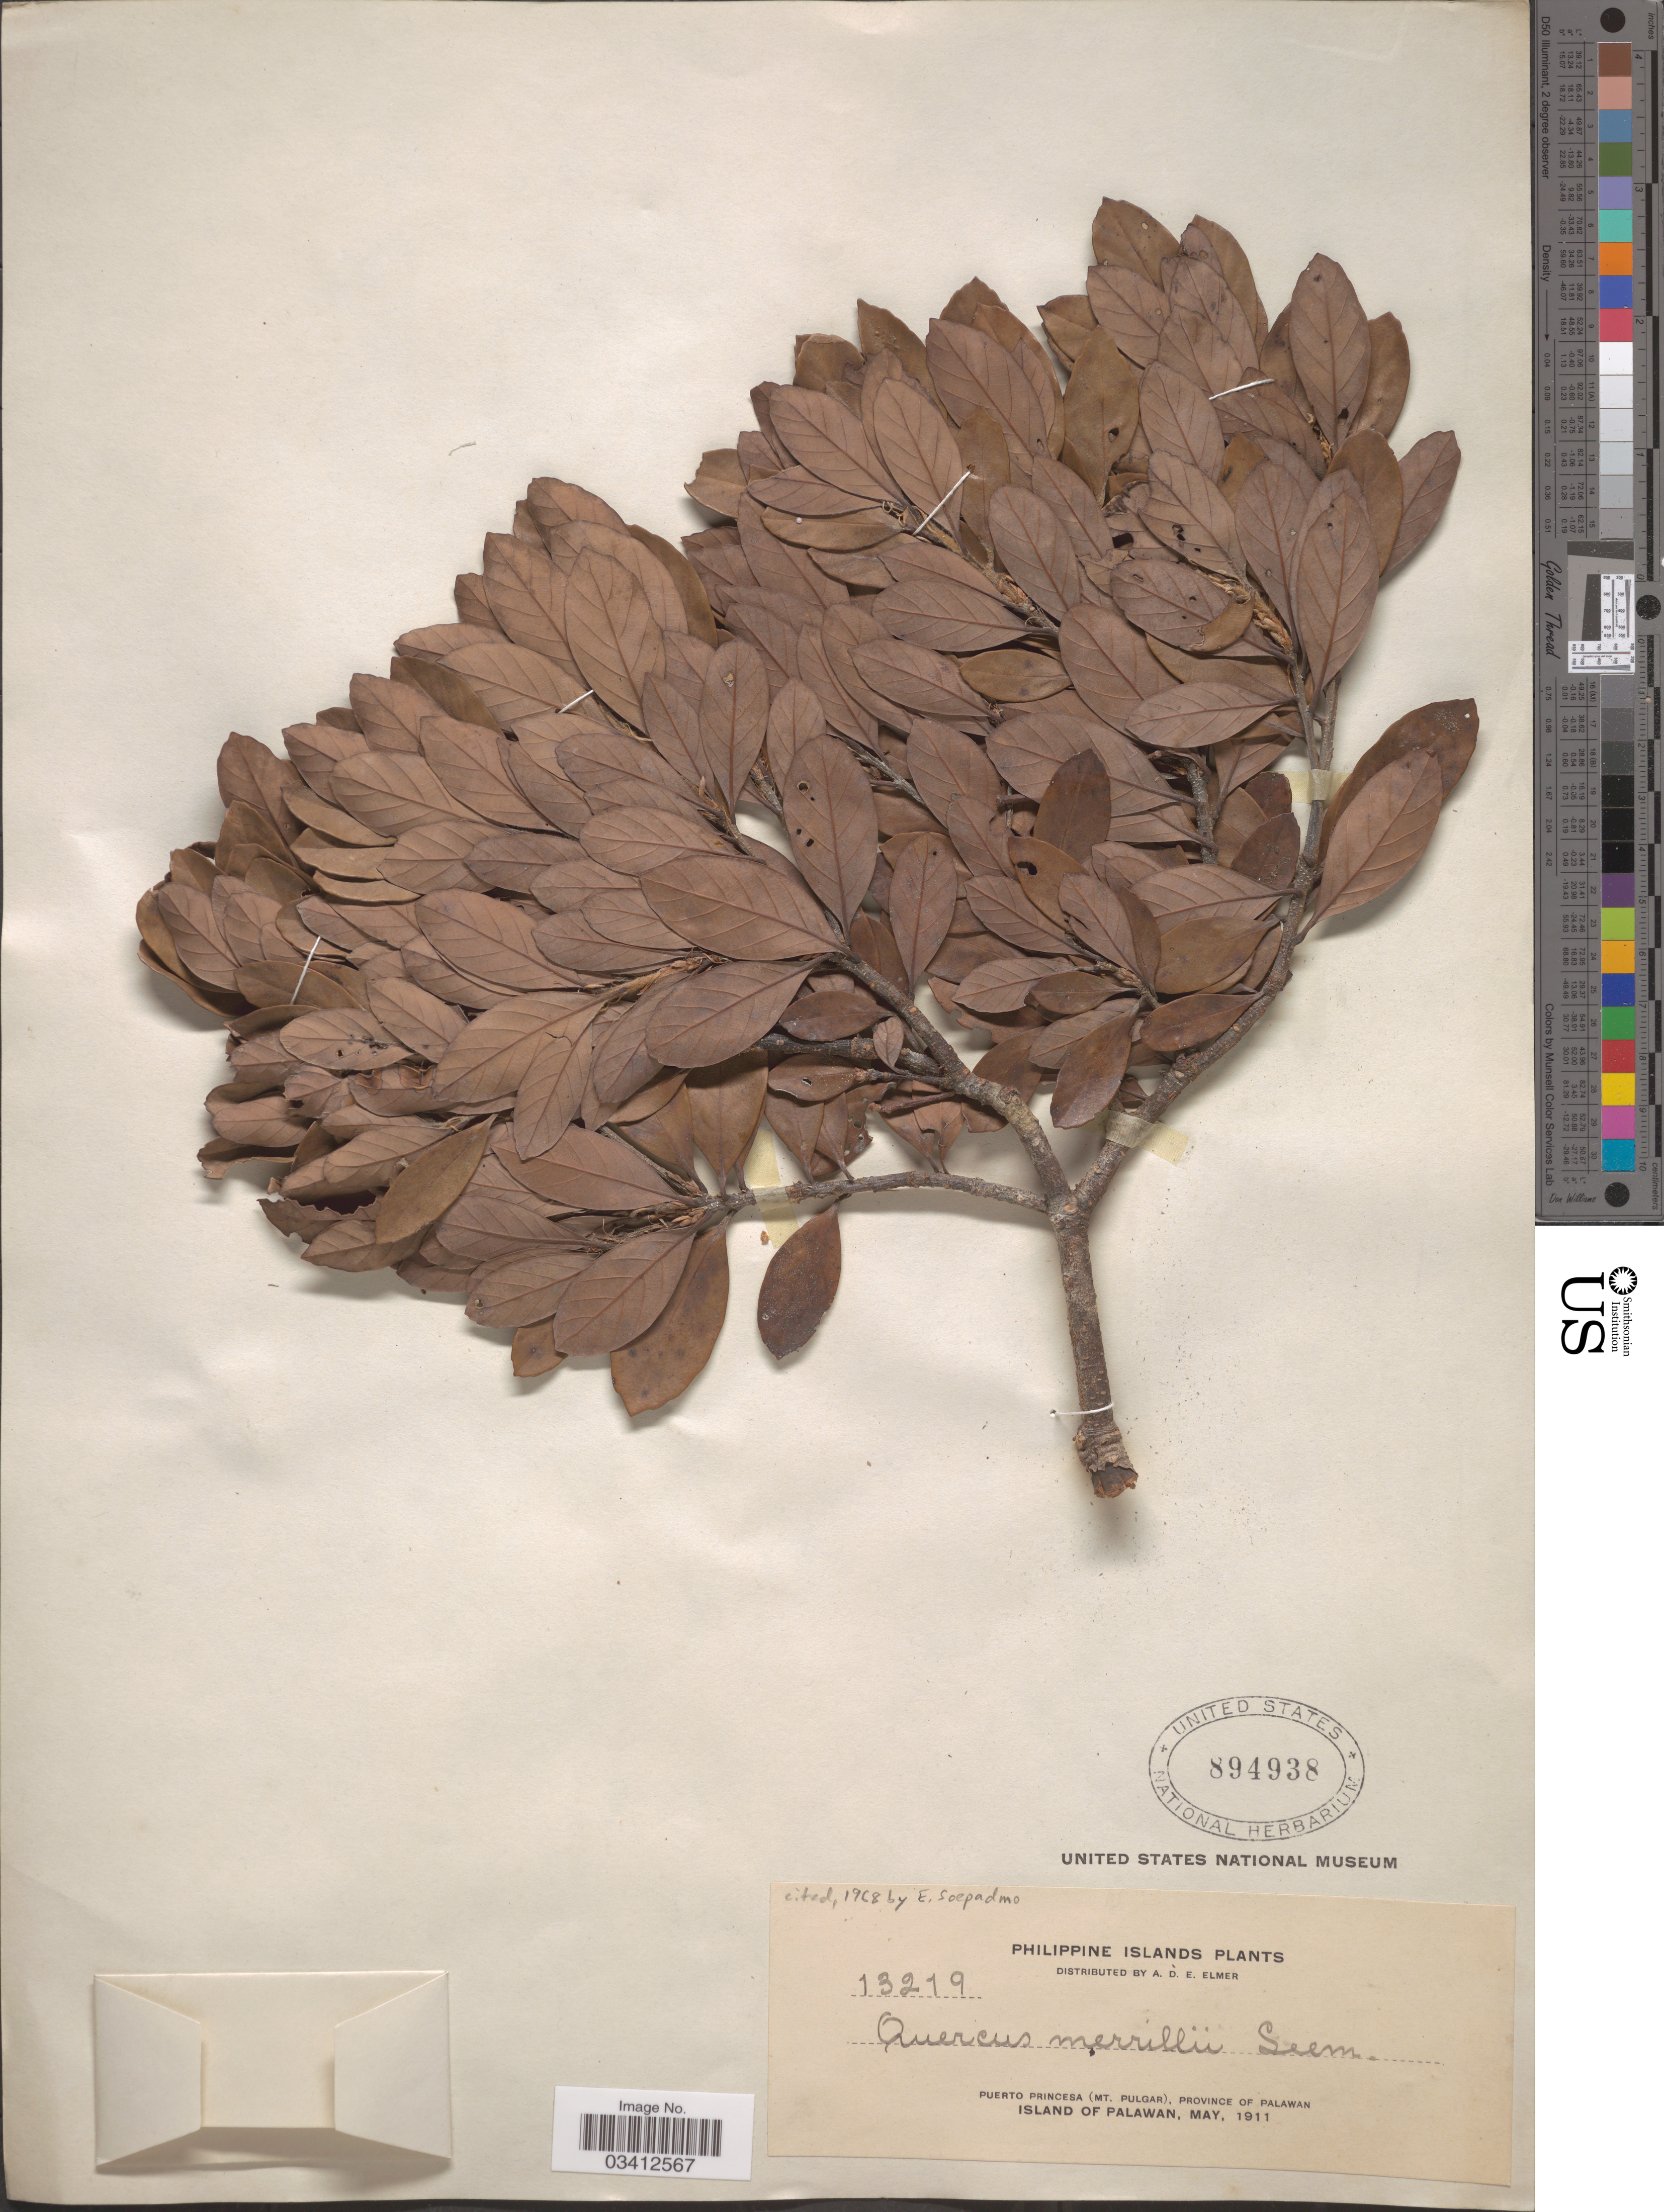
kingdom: Plantae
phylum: Tracheophyta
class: Magnoliopsida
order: Fagales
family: Fagaceae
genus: Quercus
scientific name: Quercus merrillii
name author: Seemen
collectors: A. D. E. Elmer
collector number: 13219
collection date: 1911-05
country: Philippines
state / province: Mimaropa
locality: Puerto Princesa (Mt. Pulgar), Province of Palawan. Island of Palawan.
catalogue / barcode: US 894938